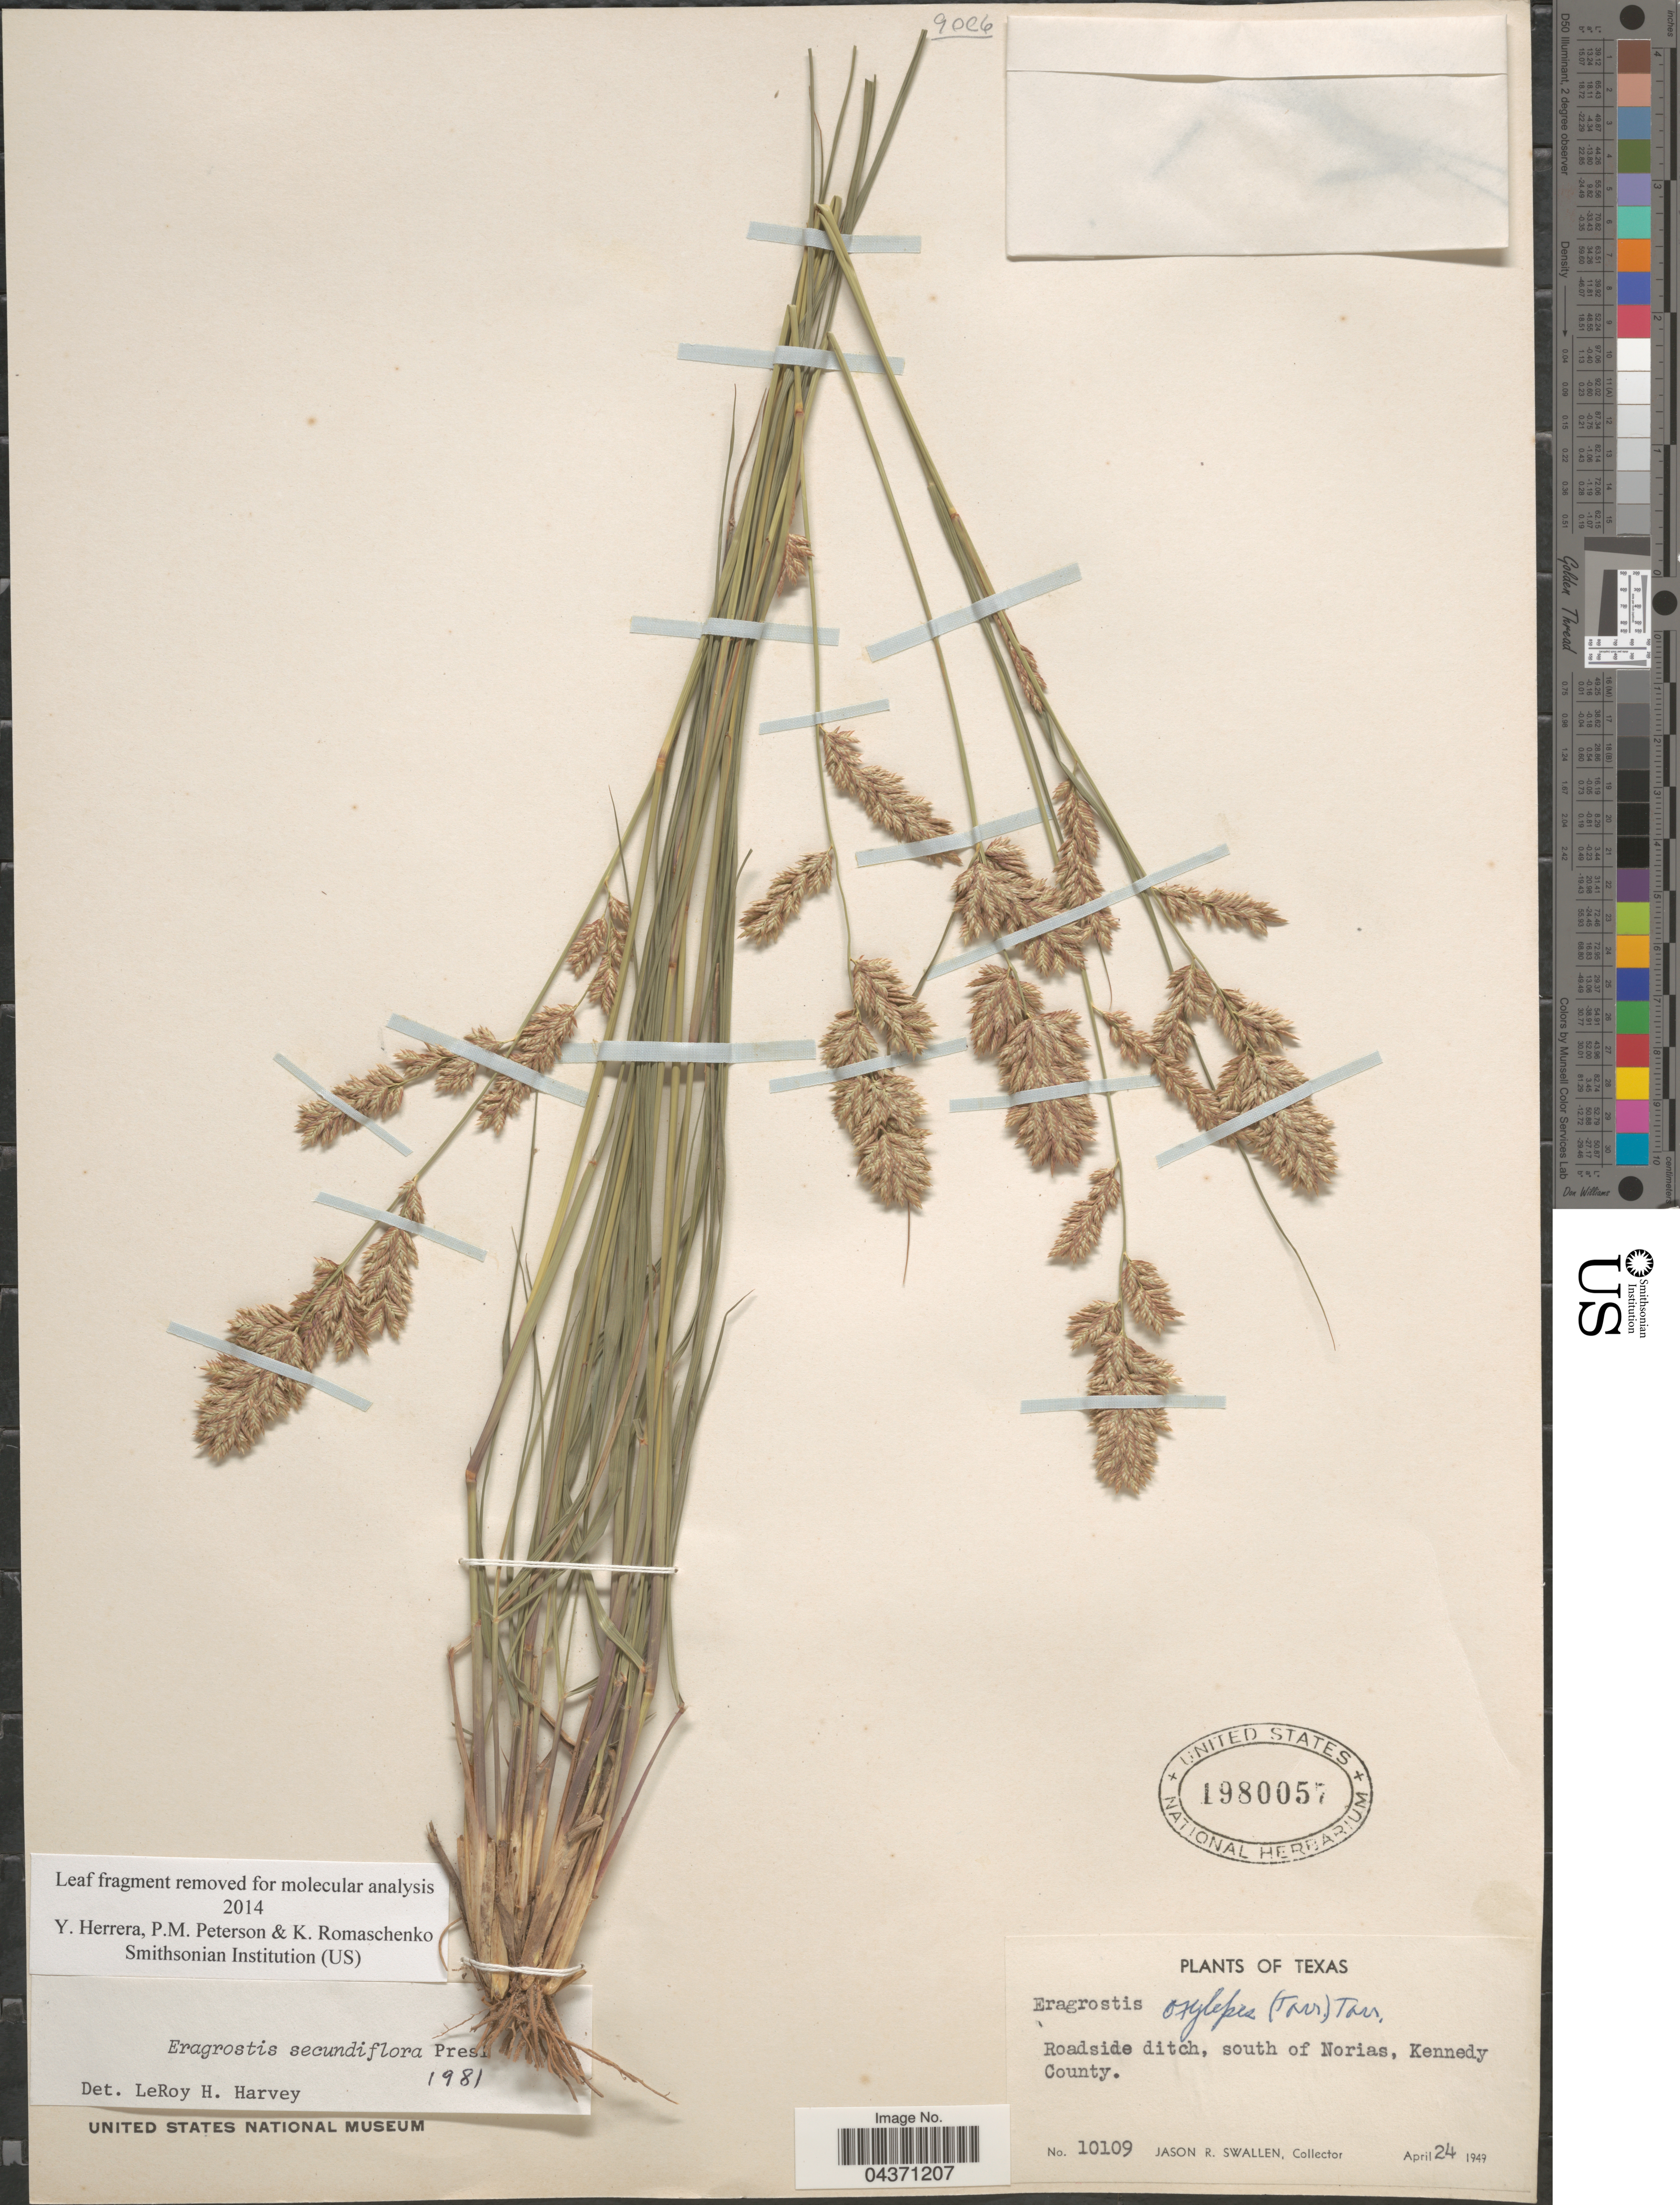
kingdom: Plantae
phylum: Tracheophyta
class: Liliopsida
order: Poales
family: Poaceae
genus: Eragrostis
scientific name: Eragrostis secundiflora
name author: J. Presl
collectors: J. R. Swallen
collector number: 10109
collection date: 1949-04-24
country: United States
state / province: Texas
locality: Roadside ditch, south of Norias, Kennedy County.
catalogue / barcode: US 1980057